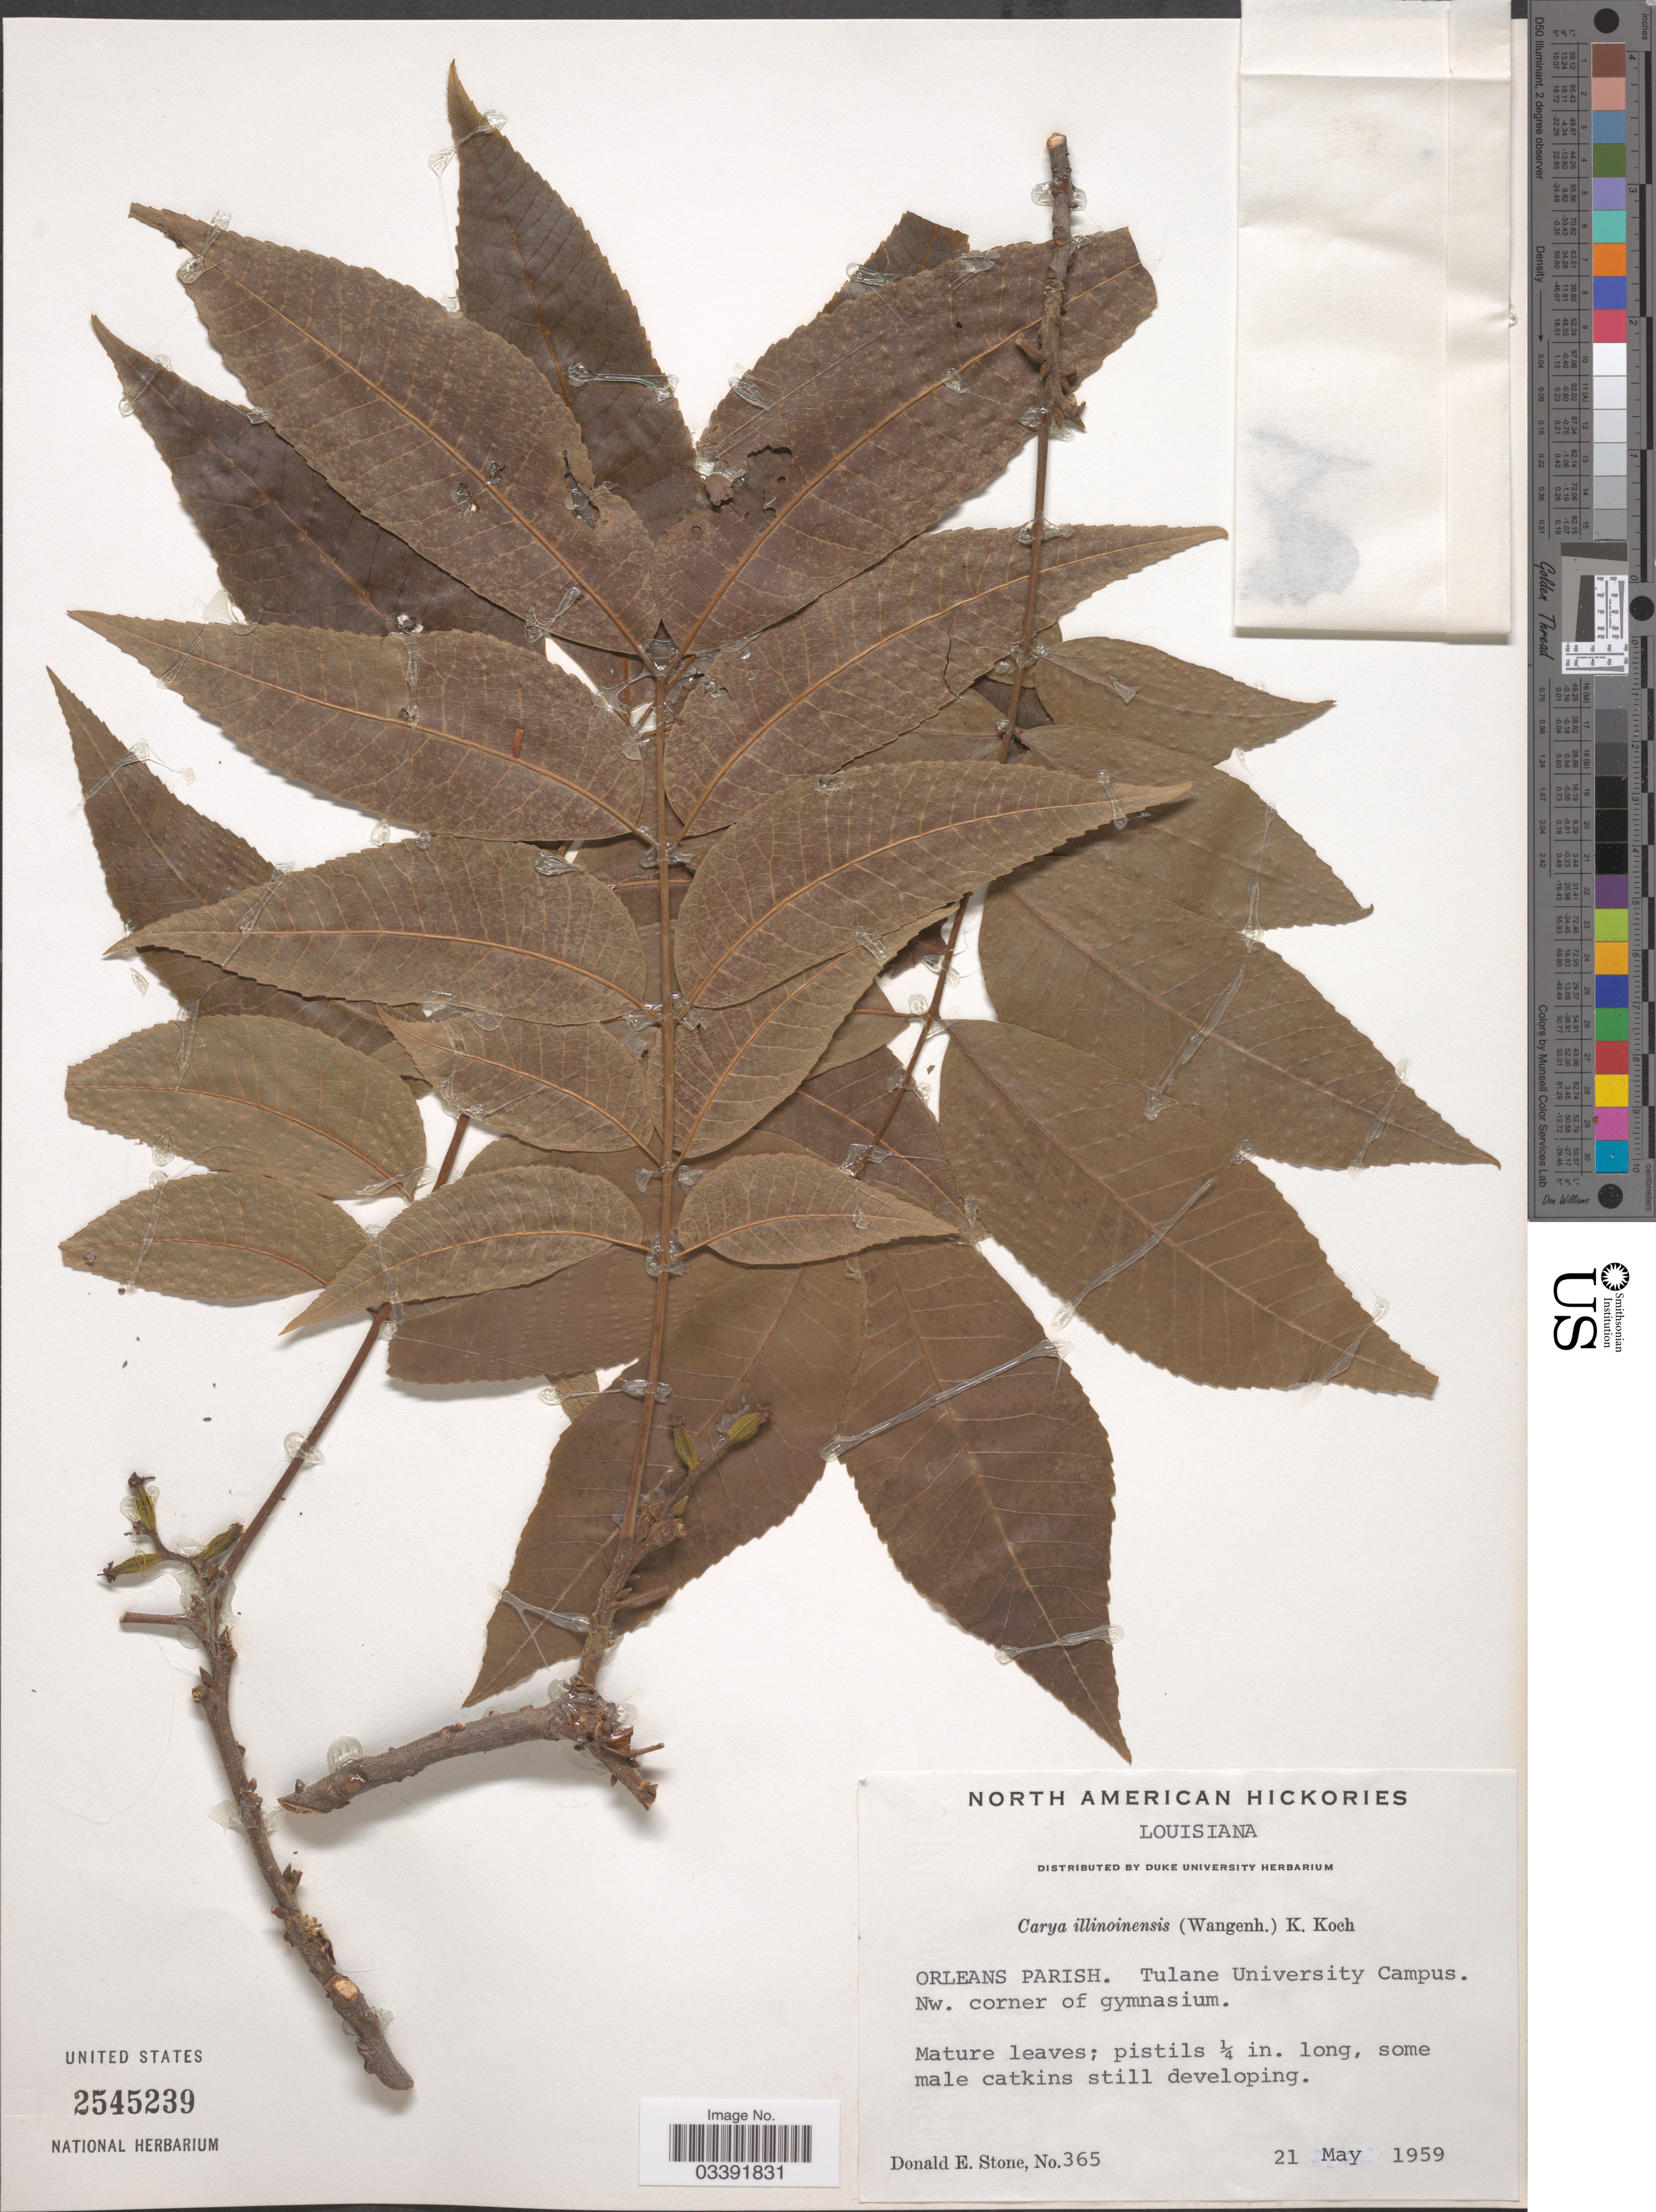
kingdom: Plantae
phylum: Tracheophyta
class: Magnoliopsida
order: Fagales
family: Juglandaceae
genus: Carya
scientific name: Carya illinoinensis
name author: (Wangenh.) K. Koch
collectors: D. Stone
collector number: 365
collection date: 1959-05-21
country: United States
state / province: Louisiana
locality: Orleans Parish. Tulane University Campus. Nw. corner of gymnasium.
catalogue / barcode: US 2545239